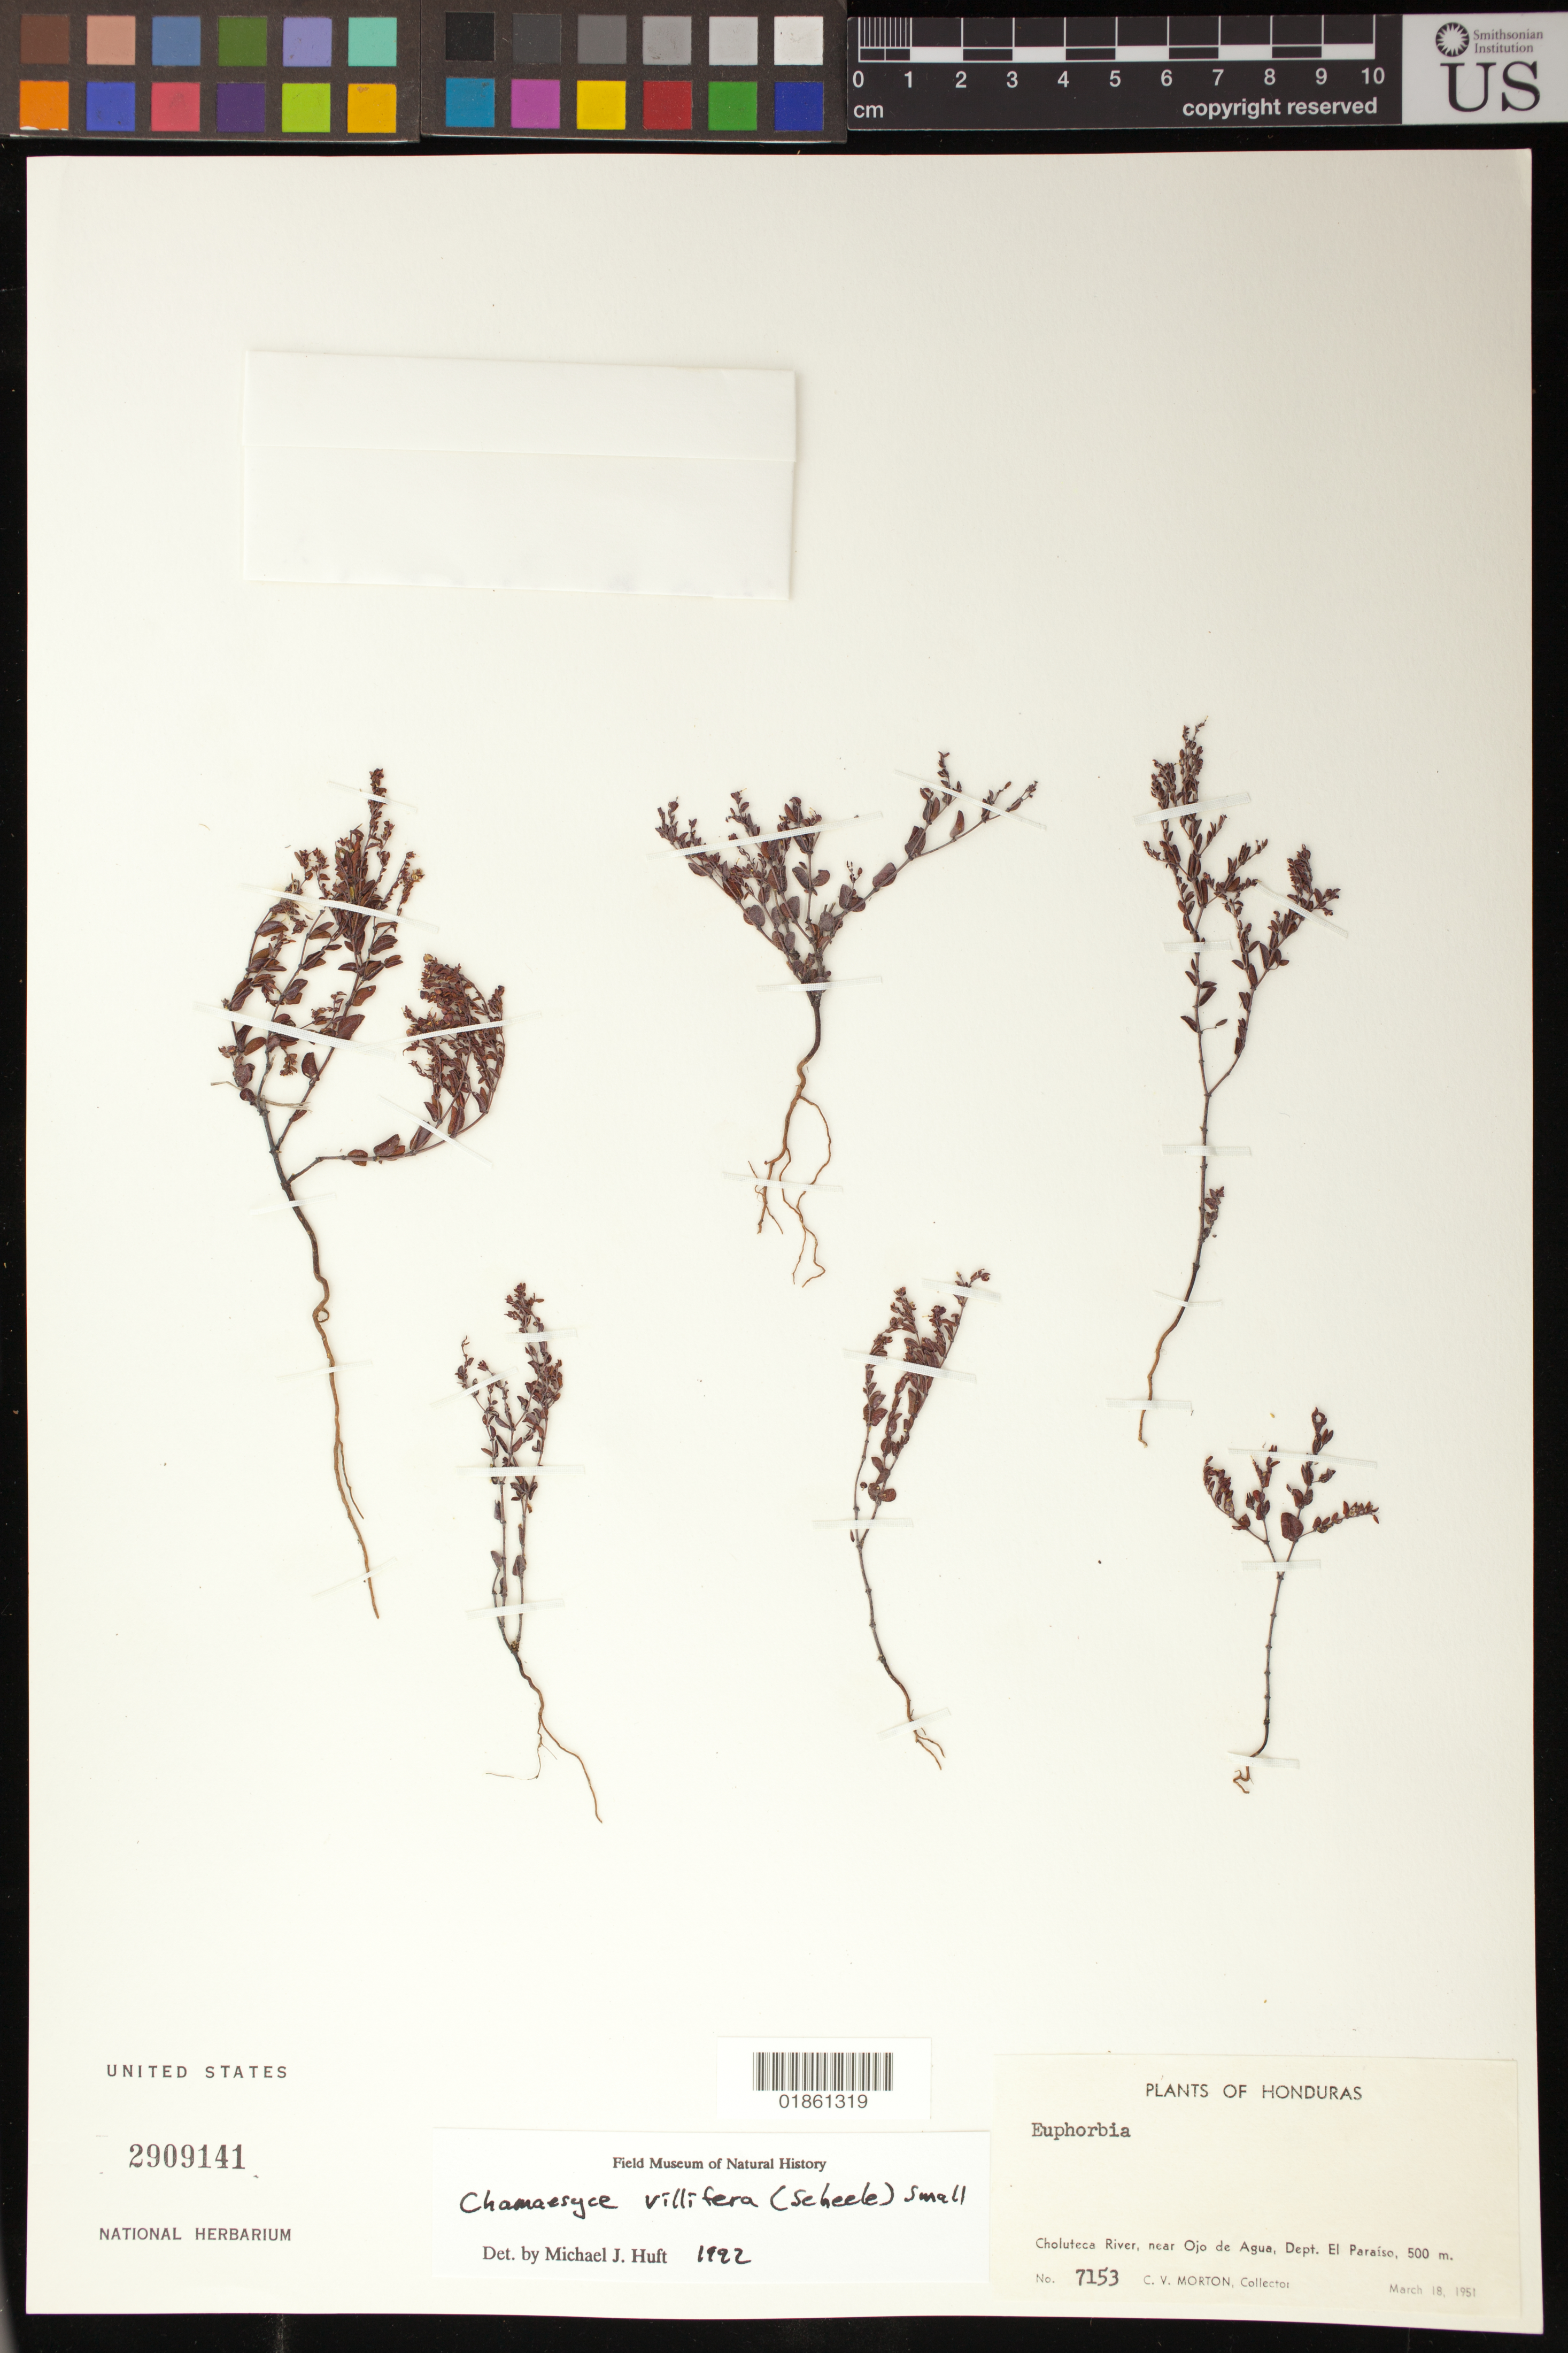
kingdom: Plantae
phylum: Tracheophyta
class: Magnoliopsida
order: Malpighiales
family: Euphorbiaceae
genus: Euphorbia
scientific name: Euphorbia villifera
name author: Scheele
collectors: C. V. Morton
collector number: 7153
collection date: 1951-03-18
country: Honduras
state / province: El Paraíso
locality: Choluteca River, near Ojo de Agua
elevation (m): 500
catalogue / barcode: US 2909141